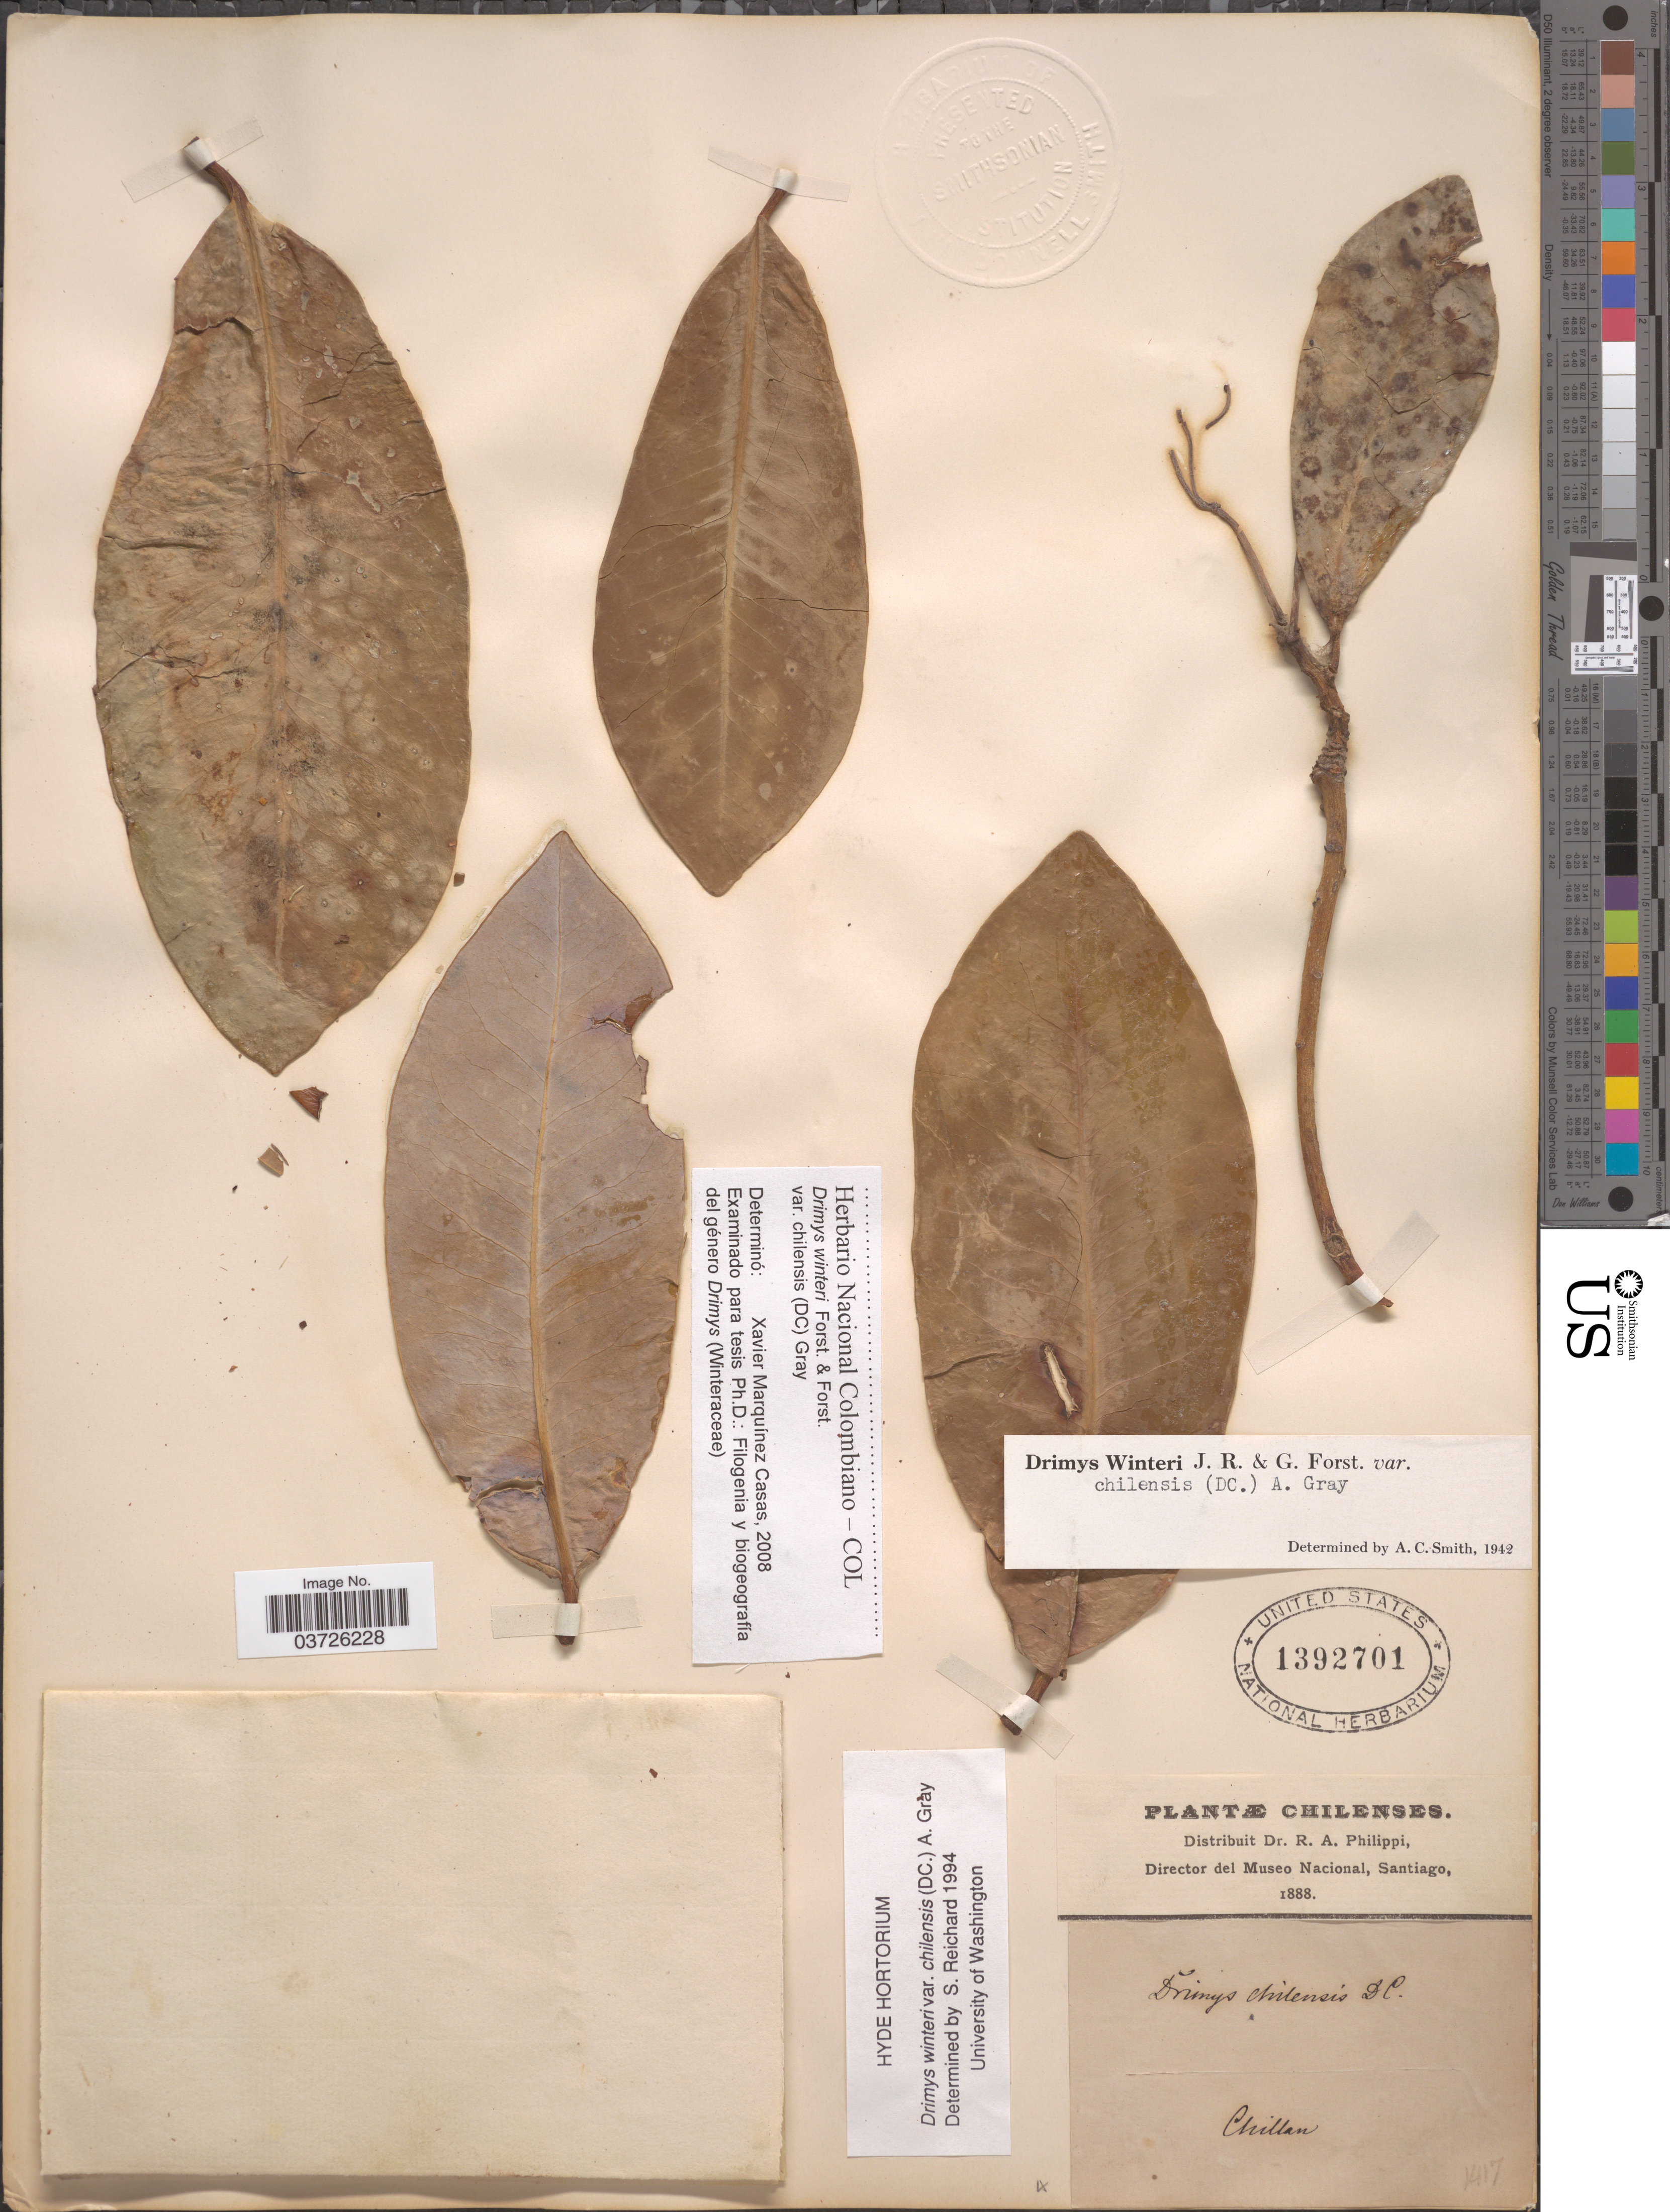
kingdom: Plantae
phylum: Tracheophyta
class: Magnoliopsida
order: Canellales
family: Winteraceae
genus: Drimys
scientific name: Drimys winteri var. chilensis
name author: (DC.) A. Gray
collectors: ex. herb. R.A. Philippi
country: Chile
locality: Chillan.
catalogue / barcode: US 1392701